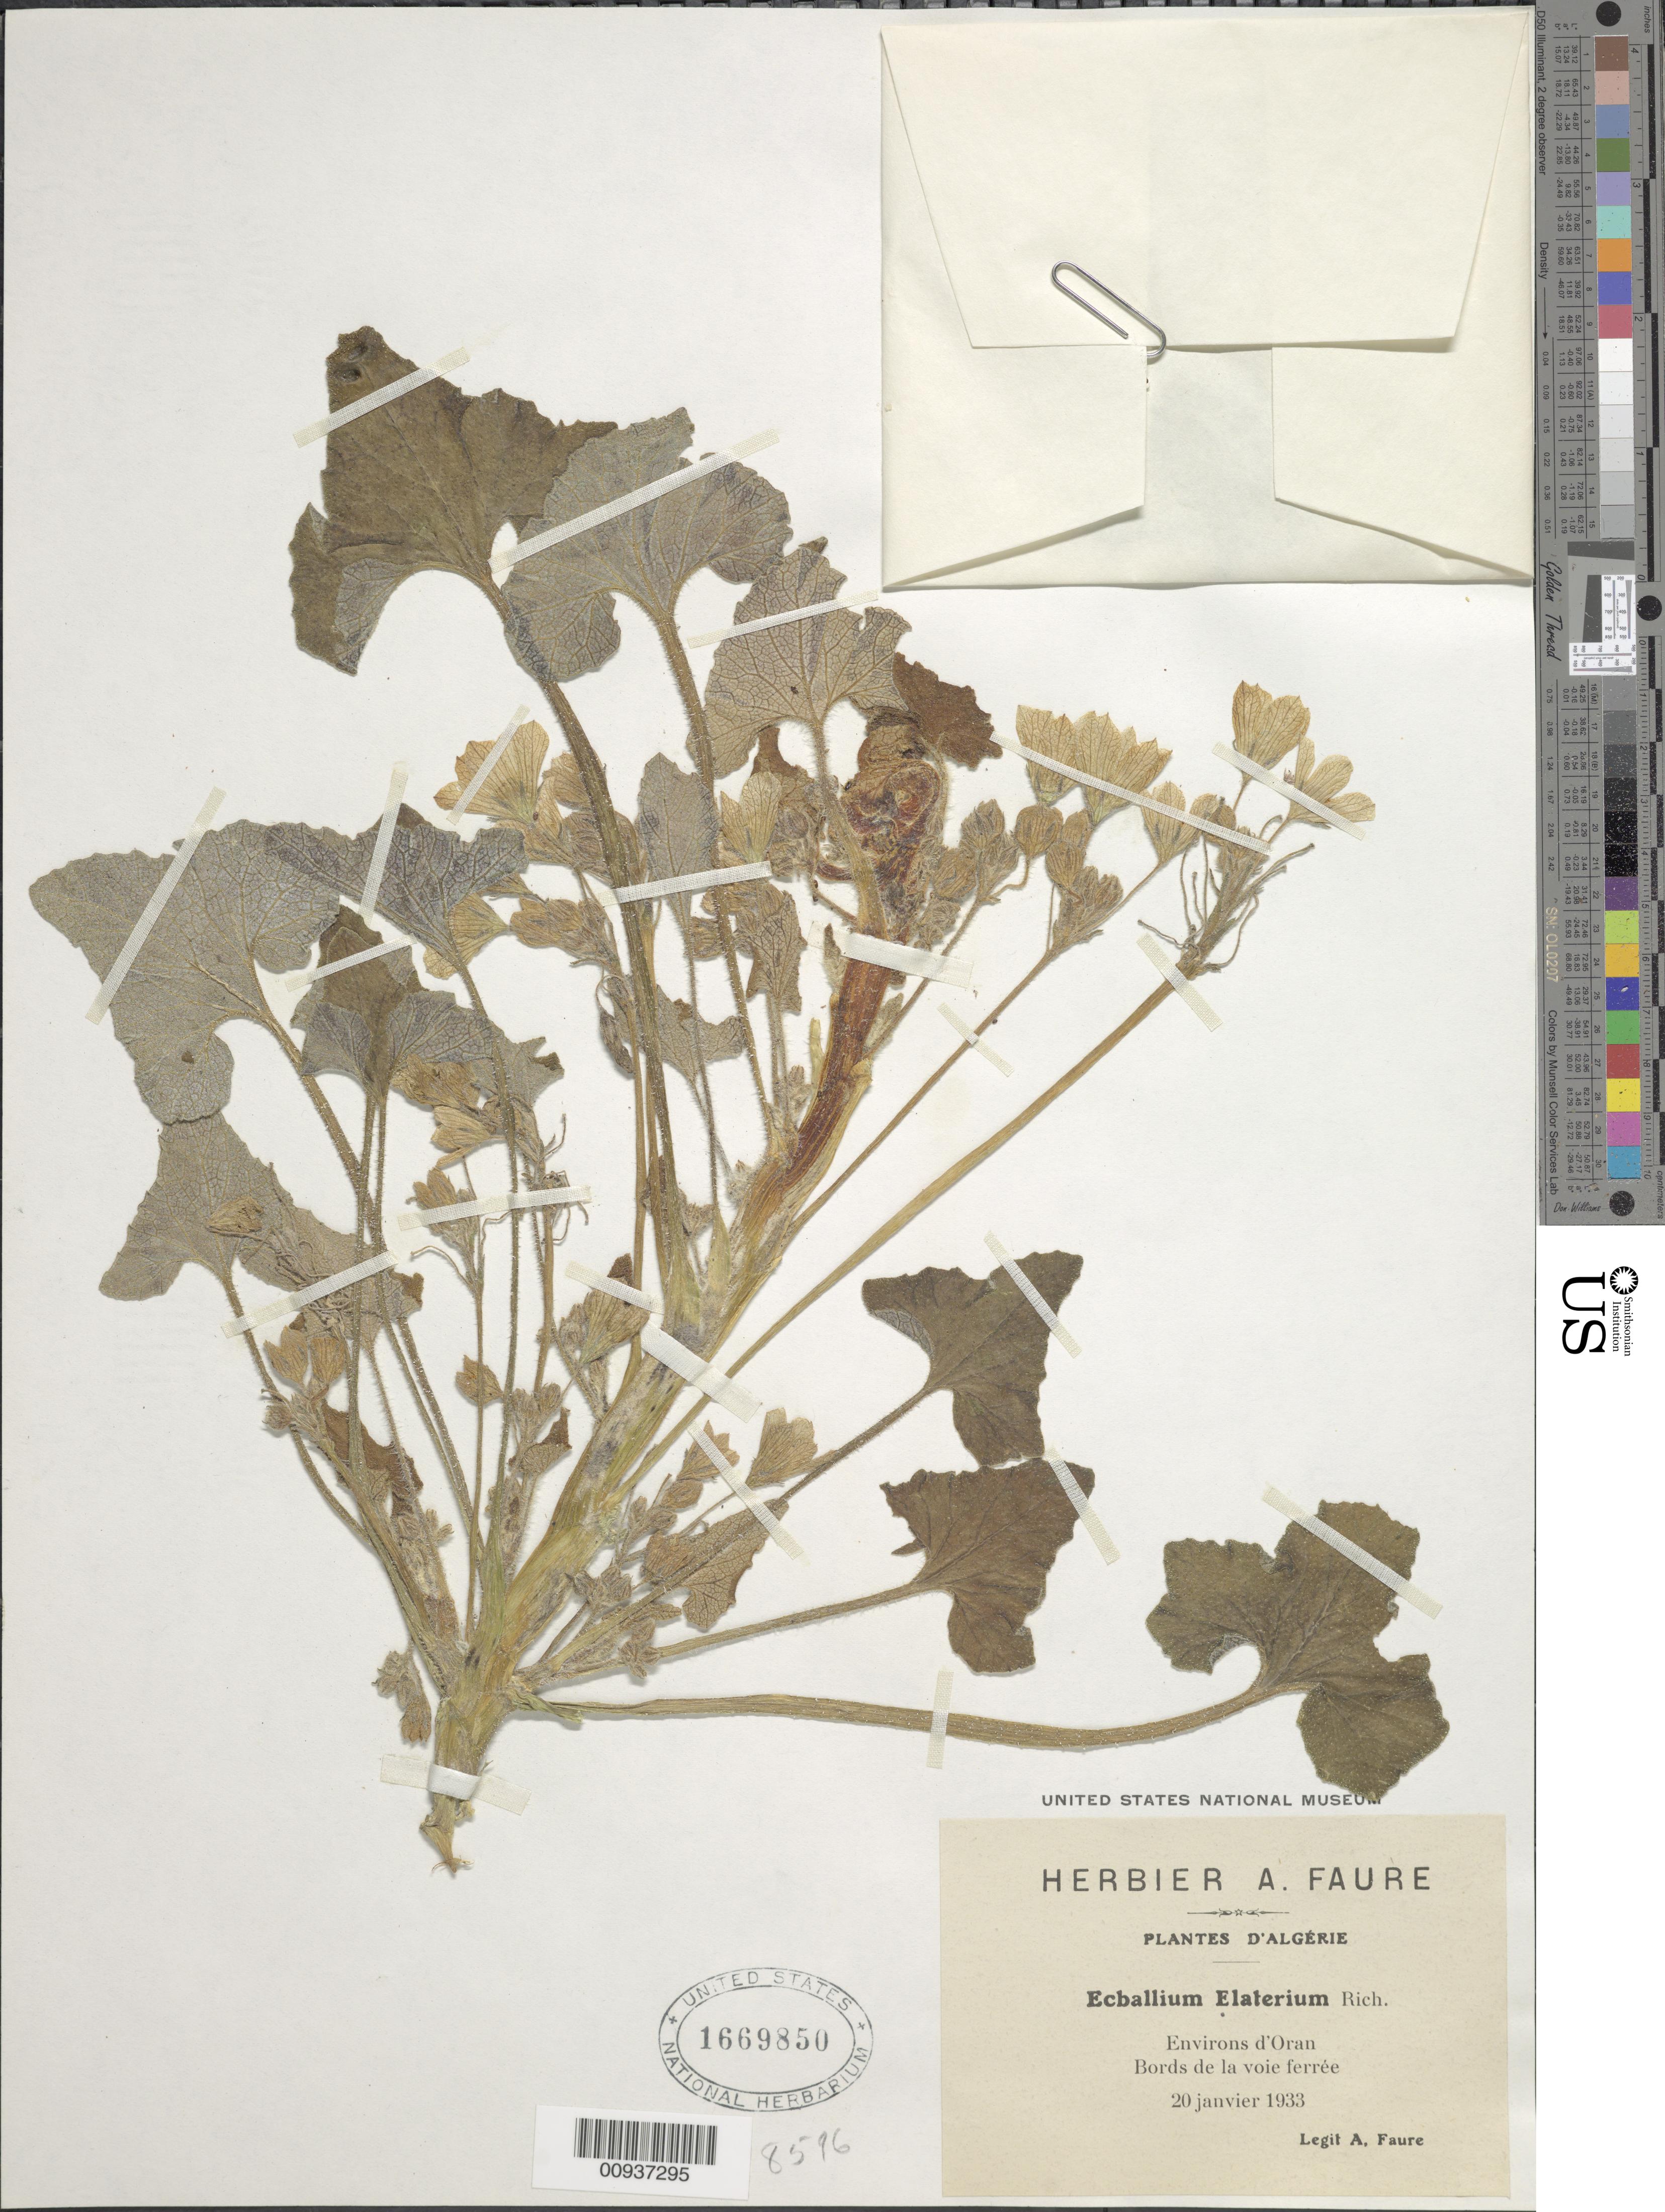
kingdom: Plantae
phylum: Tracheophyta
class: Magnoliopsida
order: Cucurbitales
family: Cucurbitaceae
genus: Ecballium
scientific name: Ecballium elaterium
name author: (L.) A. Rich.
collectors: A. Faure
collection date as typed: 20 Jan 1933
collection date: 1933-01-20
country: Algeria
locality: Environs d'Oran Bords de la voie ferrée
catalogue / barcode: US 1669850